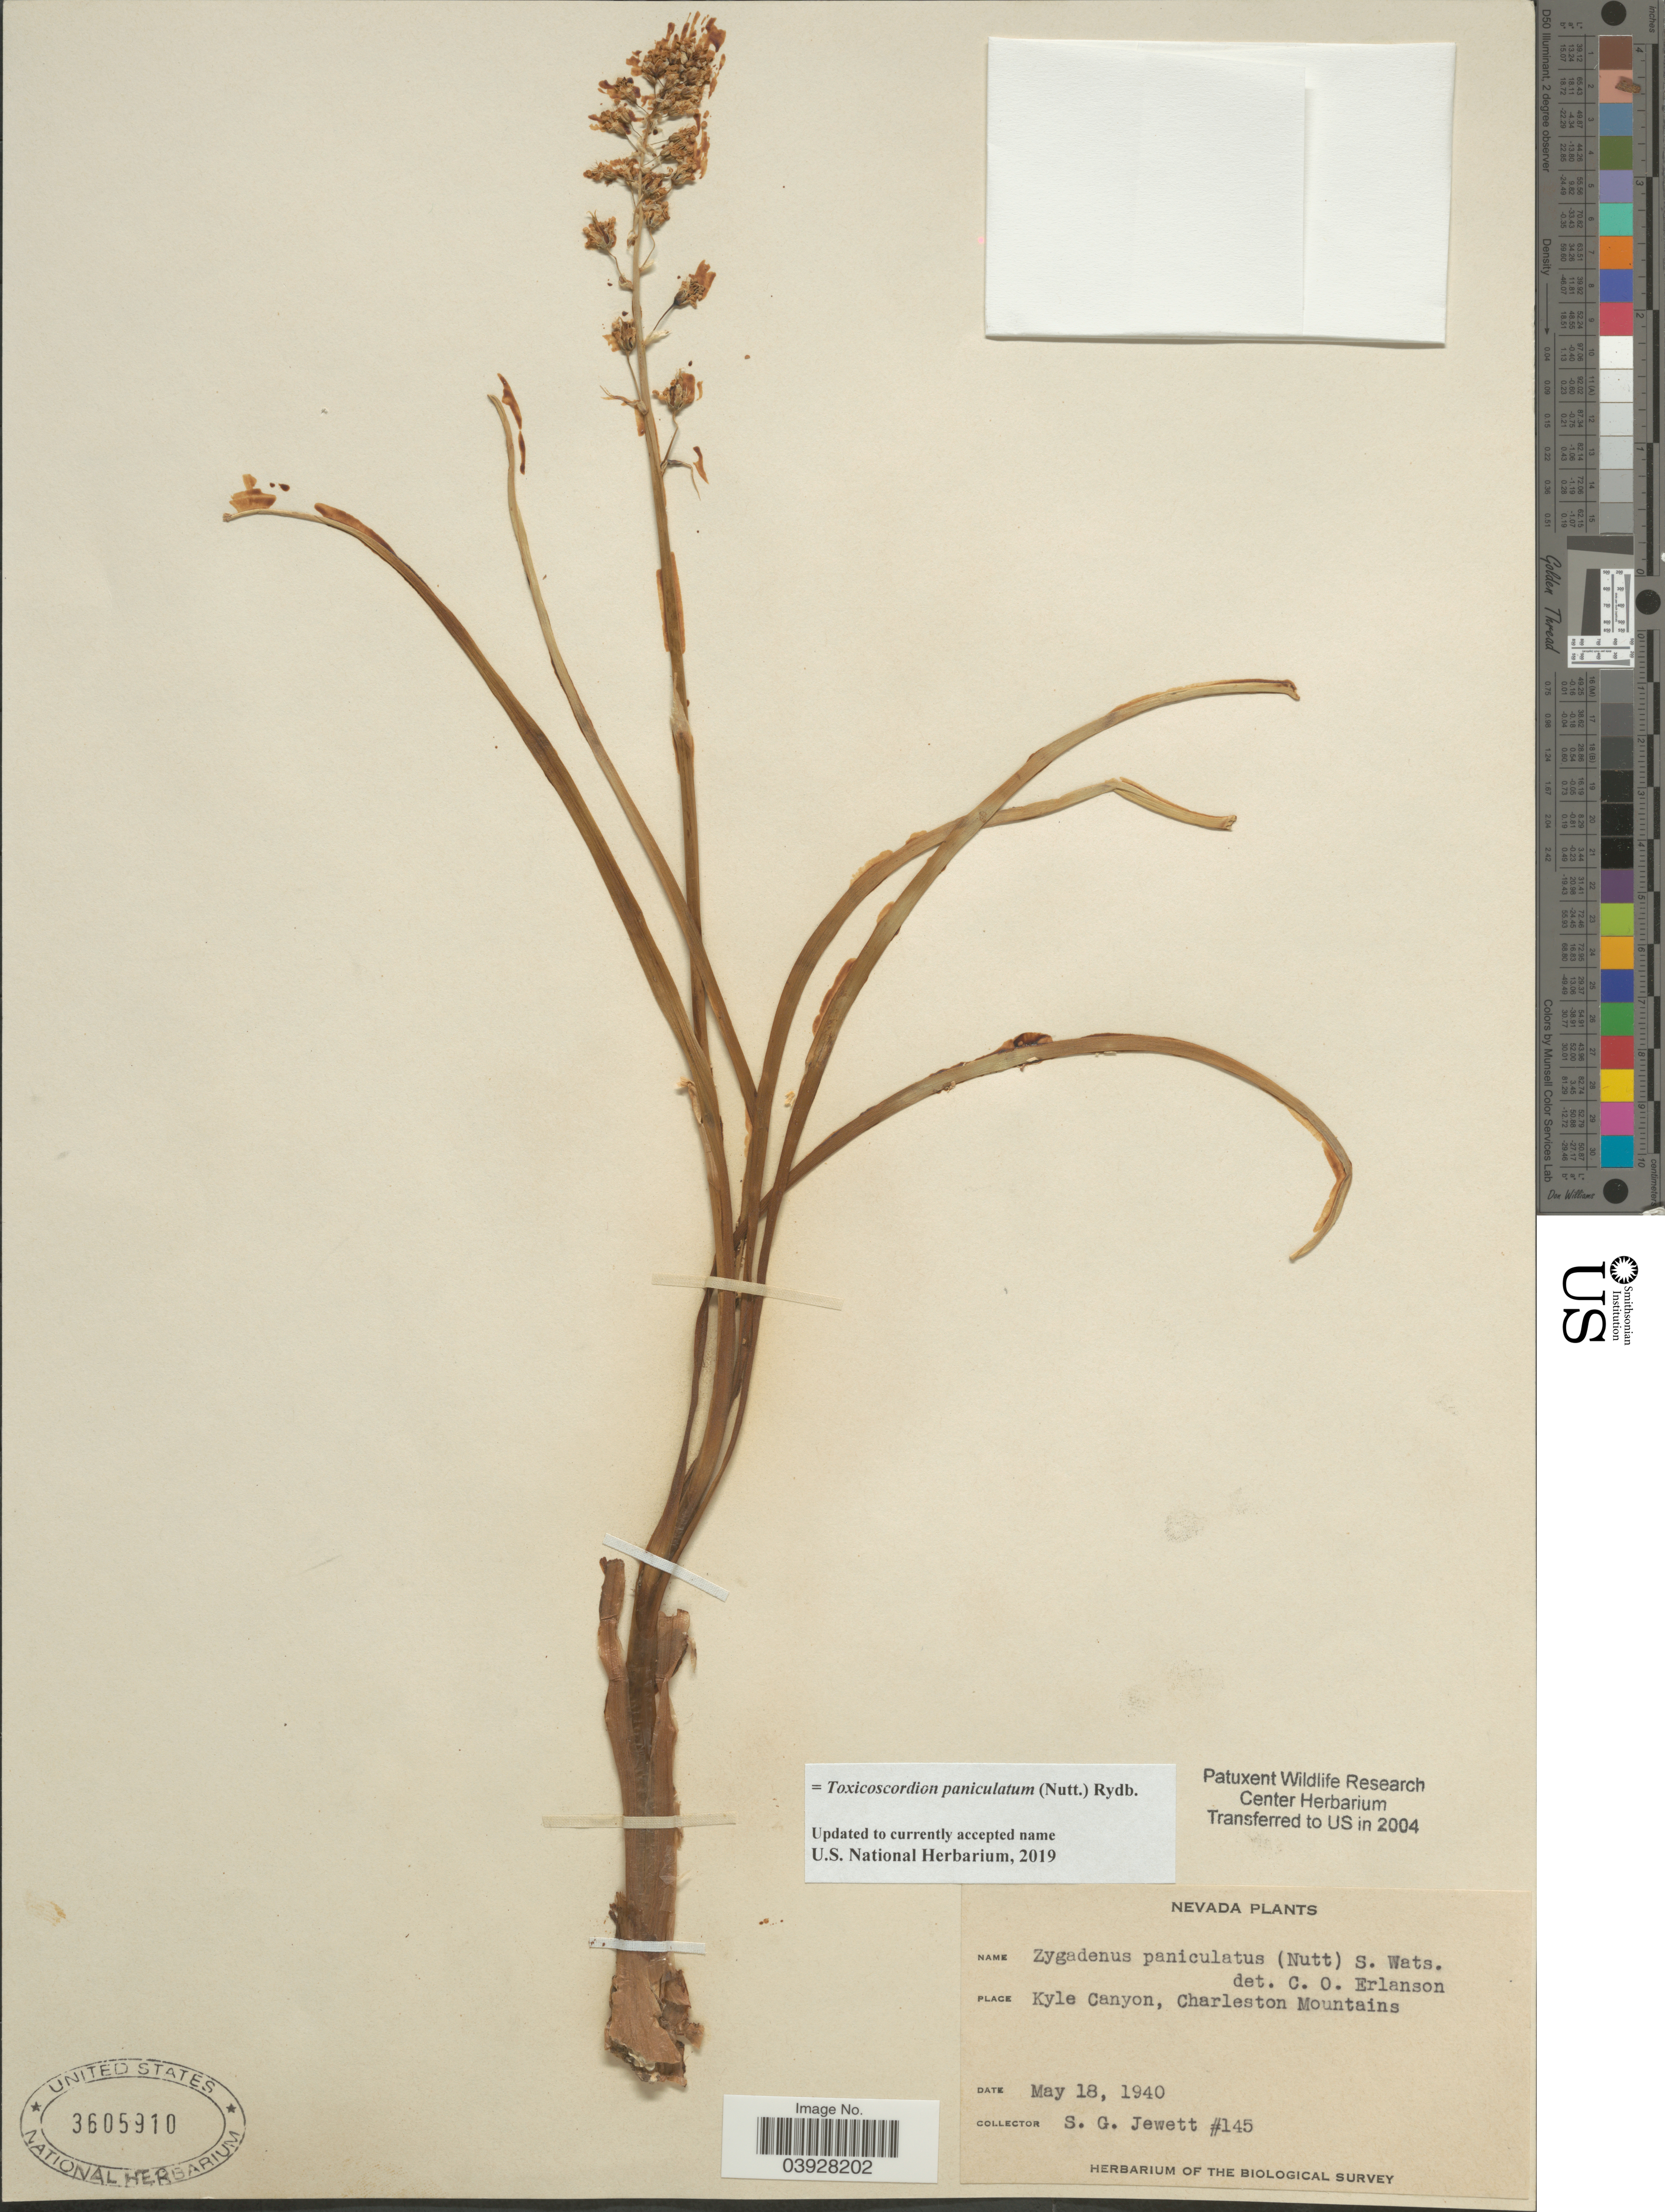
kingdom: Plantae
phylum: Tracheophyta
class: Liliopsida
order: Liliales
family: Melanthiaceae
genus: Toxicoscordion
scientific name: Toxicoscordion paniculatum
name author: (Nutt.) Rydb.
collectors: S. Jewett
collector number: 145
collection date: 1940-05-18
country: United States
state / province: Nevada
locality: Kyle Canyon, Charleston Mountains.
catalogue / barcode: US 3605910